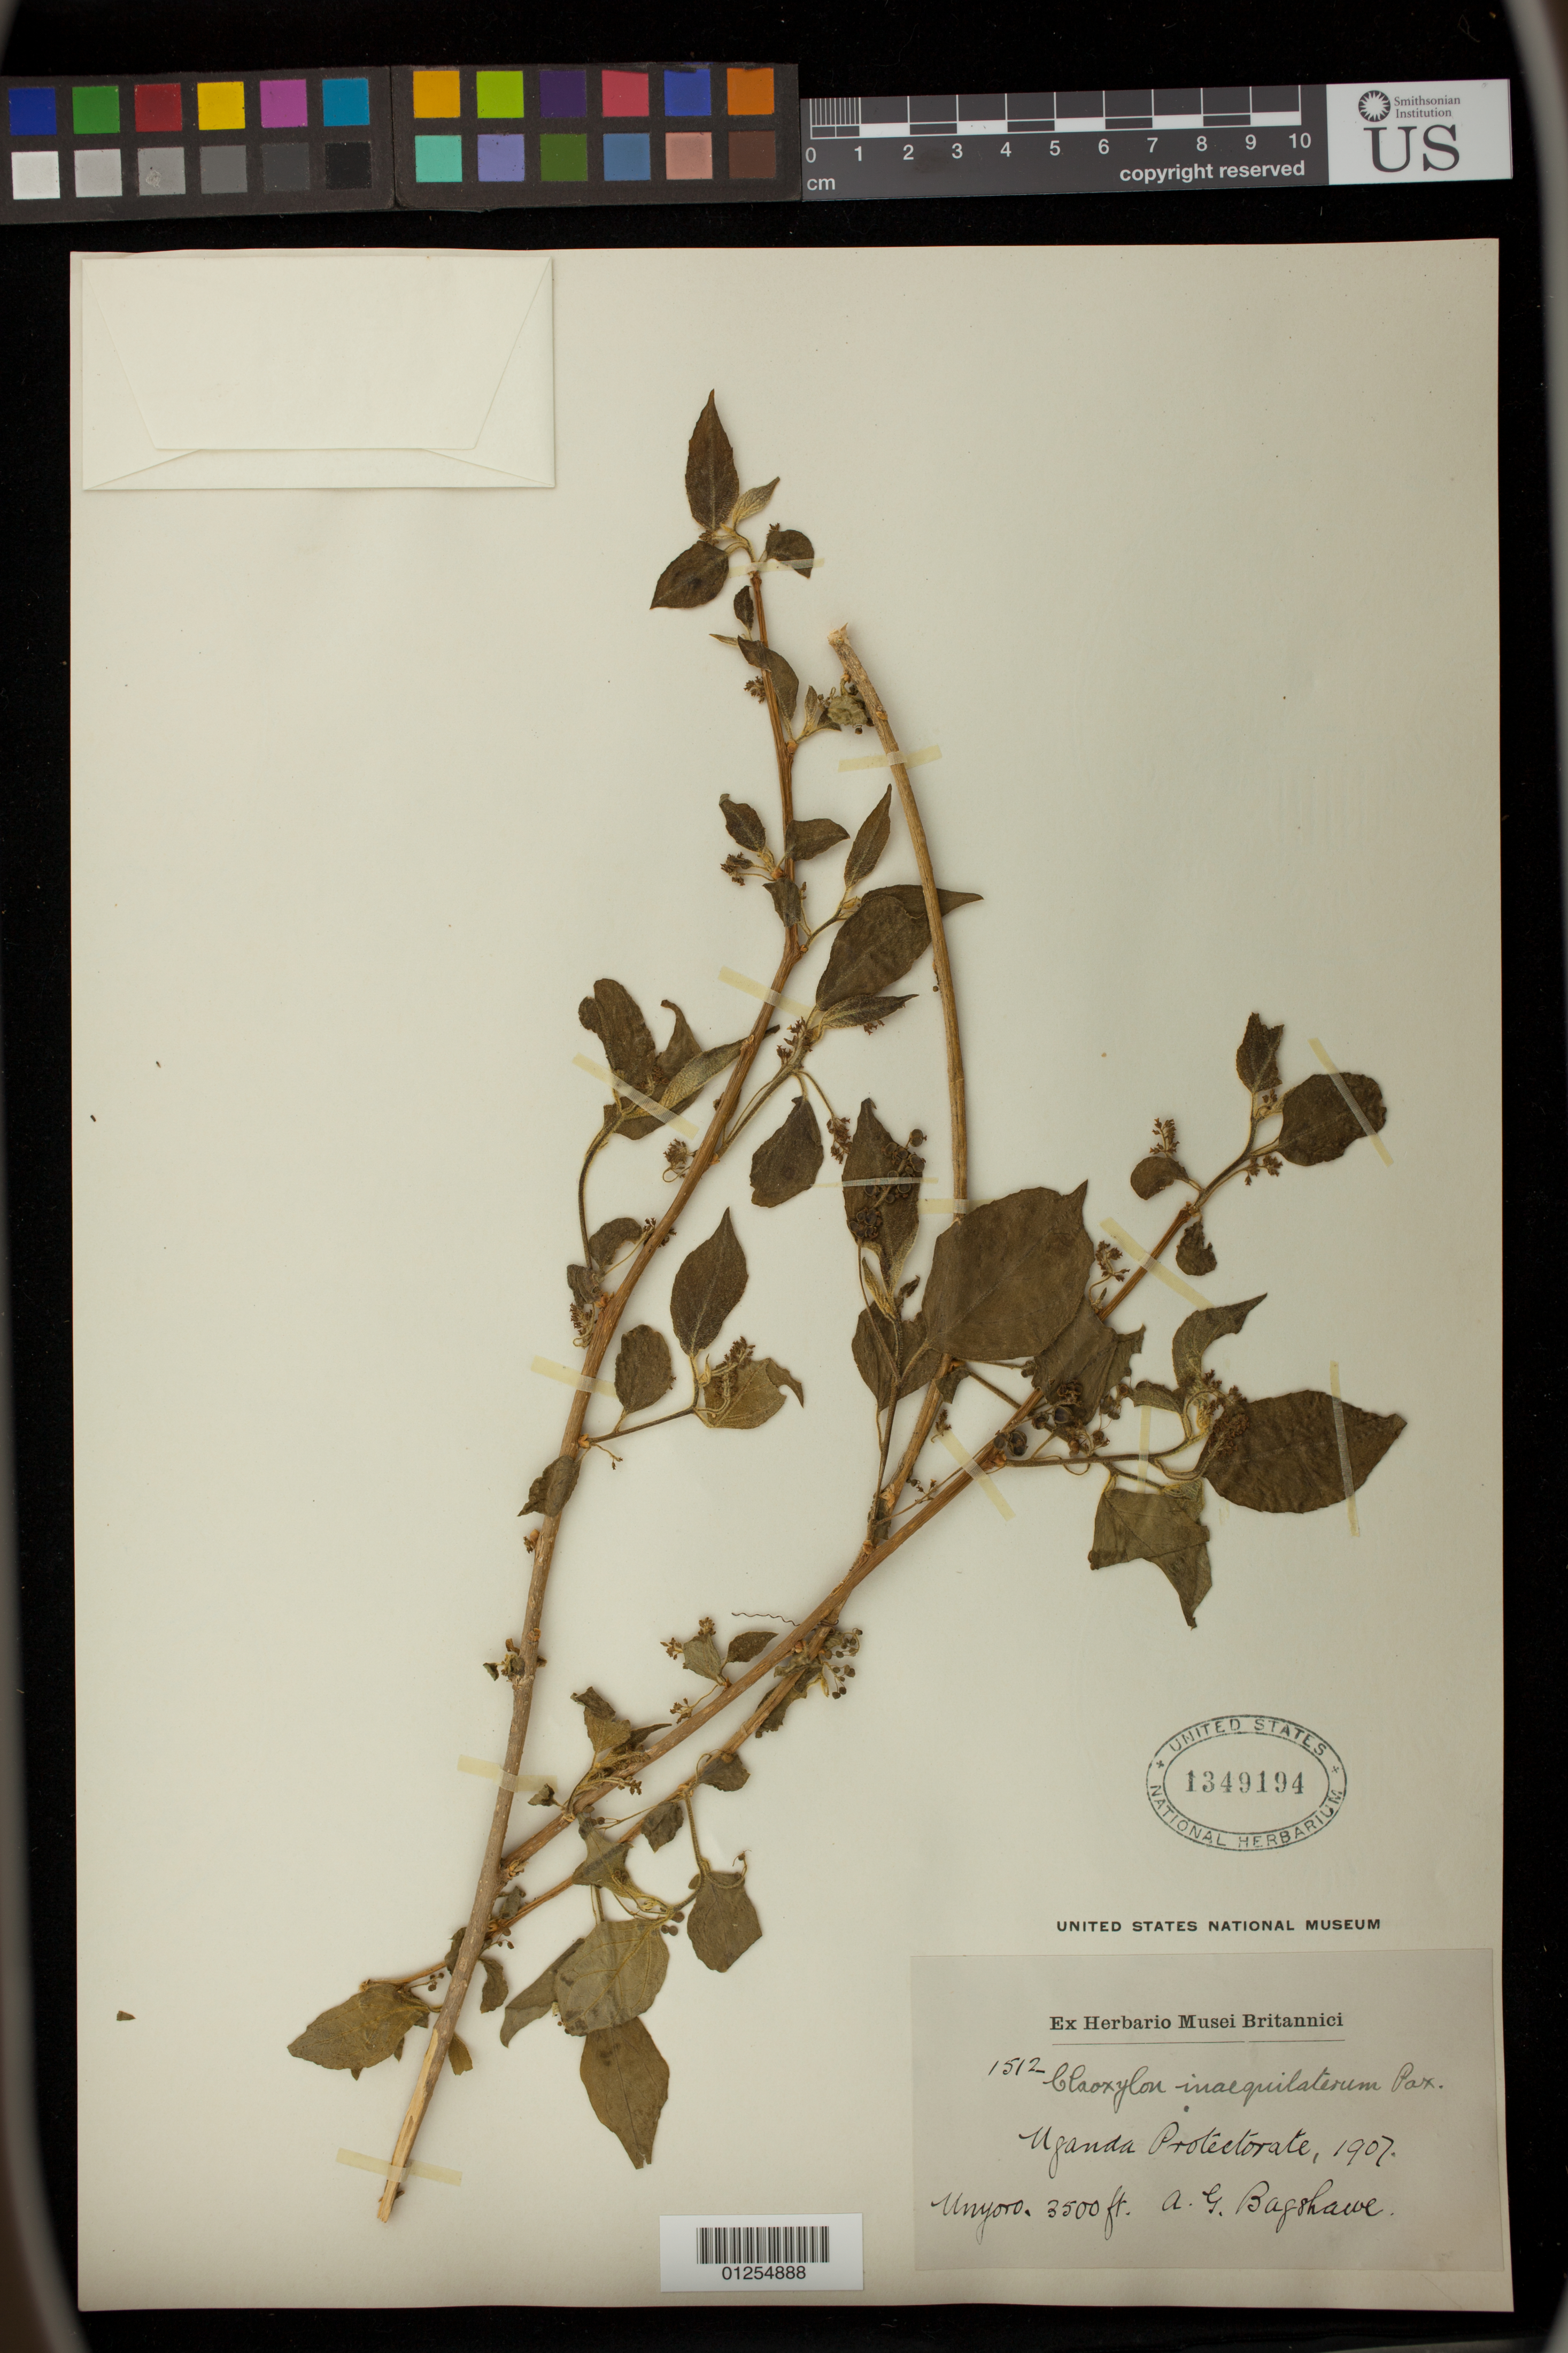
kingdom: Plantae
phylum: Tracheophyta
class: Magnoliopsida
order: Malpighiales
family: Euphorbiaceae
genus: Erythrococca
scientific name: Erythrococca atrovirens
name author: Prain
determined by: Barberá, Patricia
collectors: A. Bagshawe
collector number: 1512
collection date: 1907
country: Uganda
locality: Protectorate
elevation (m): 1067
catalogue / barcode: US 1349194